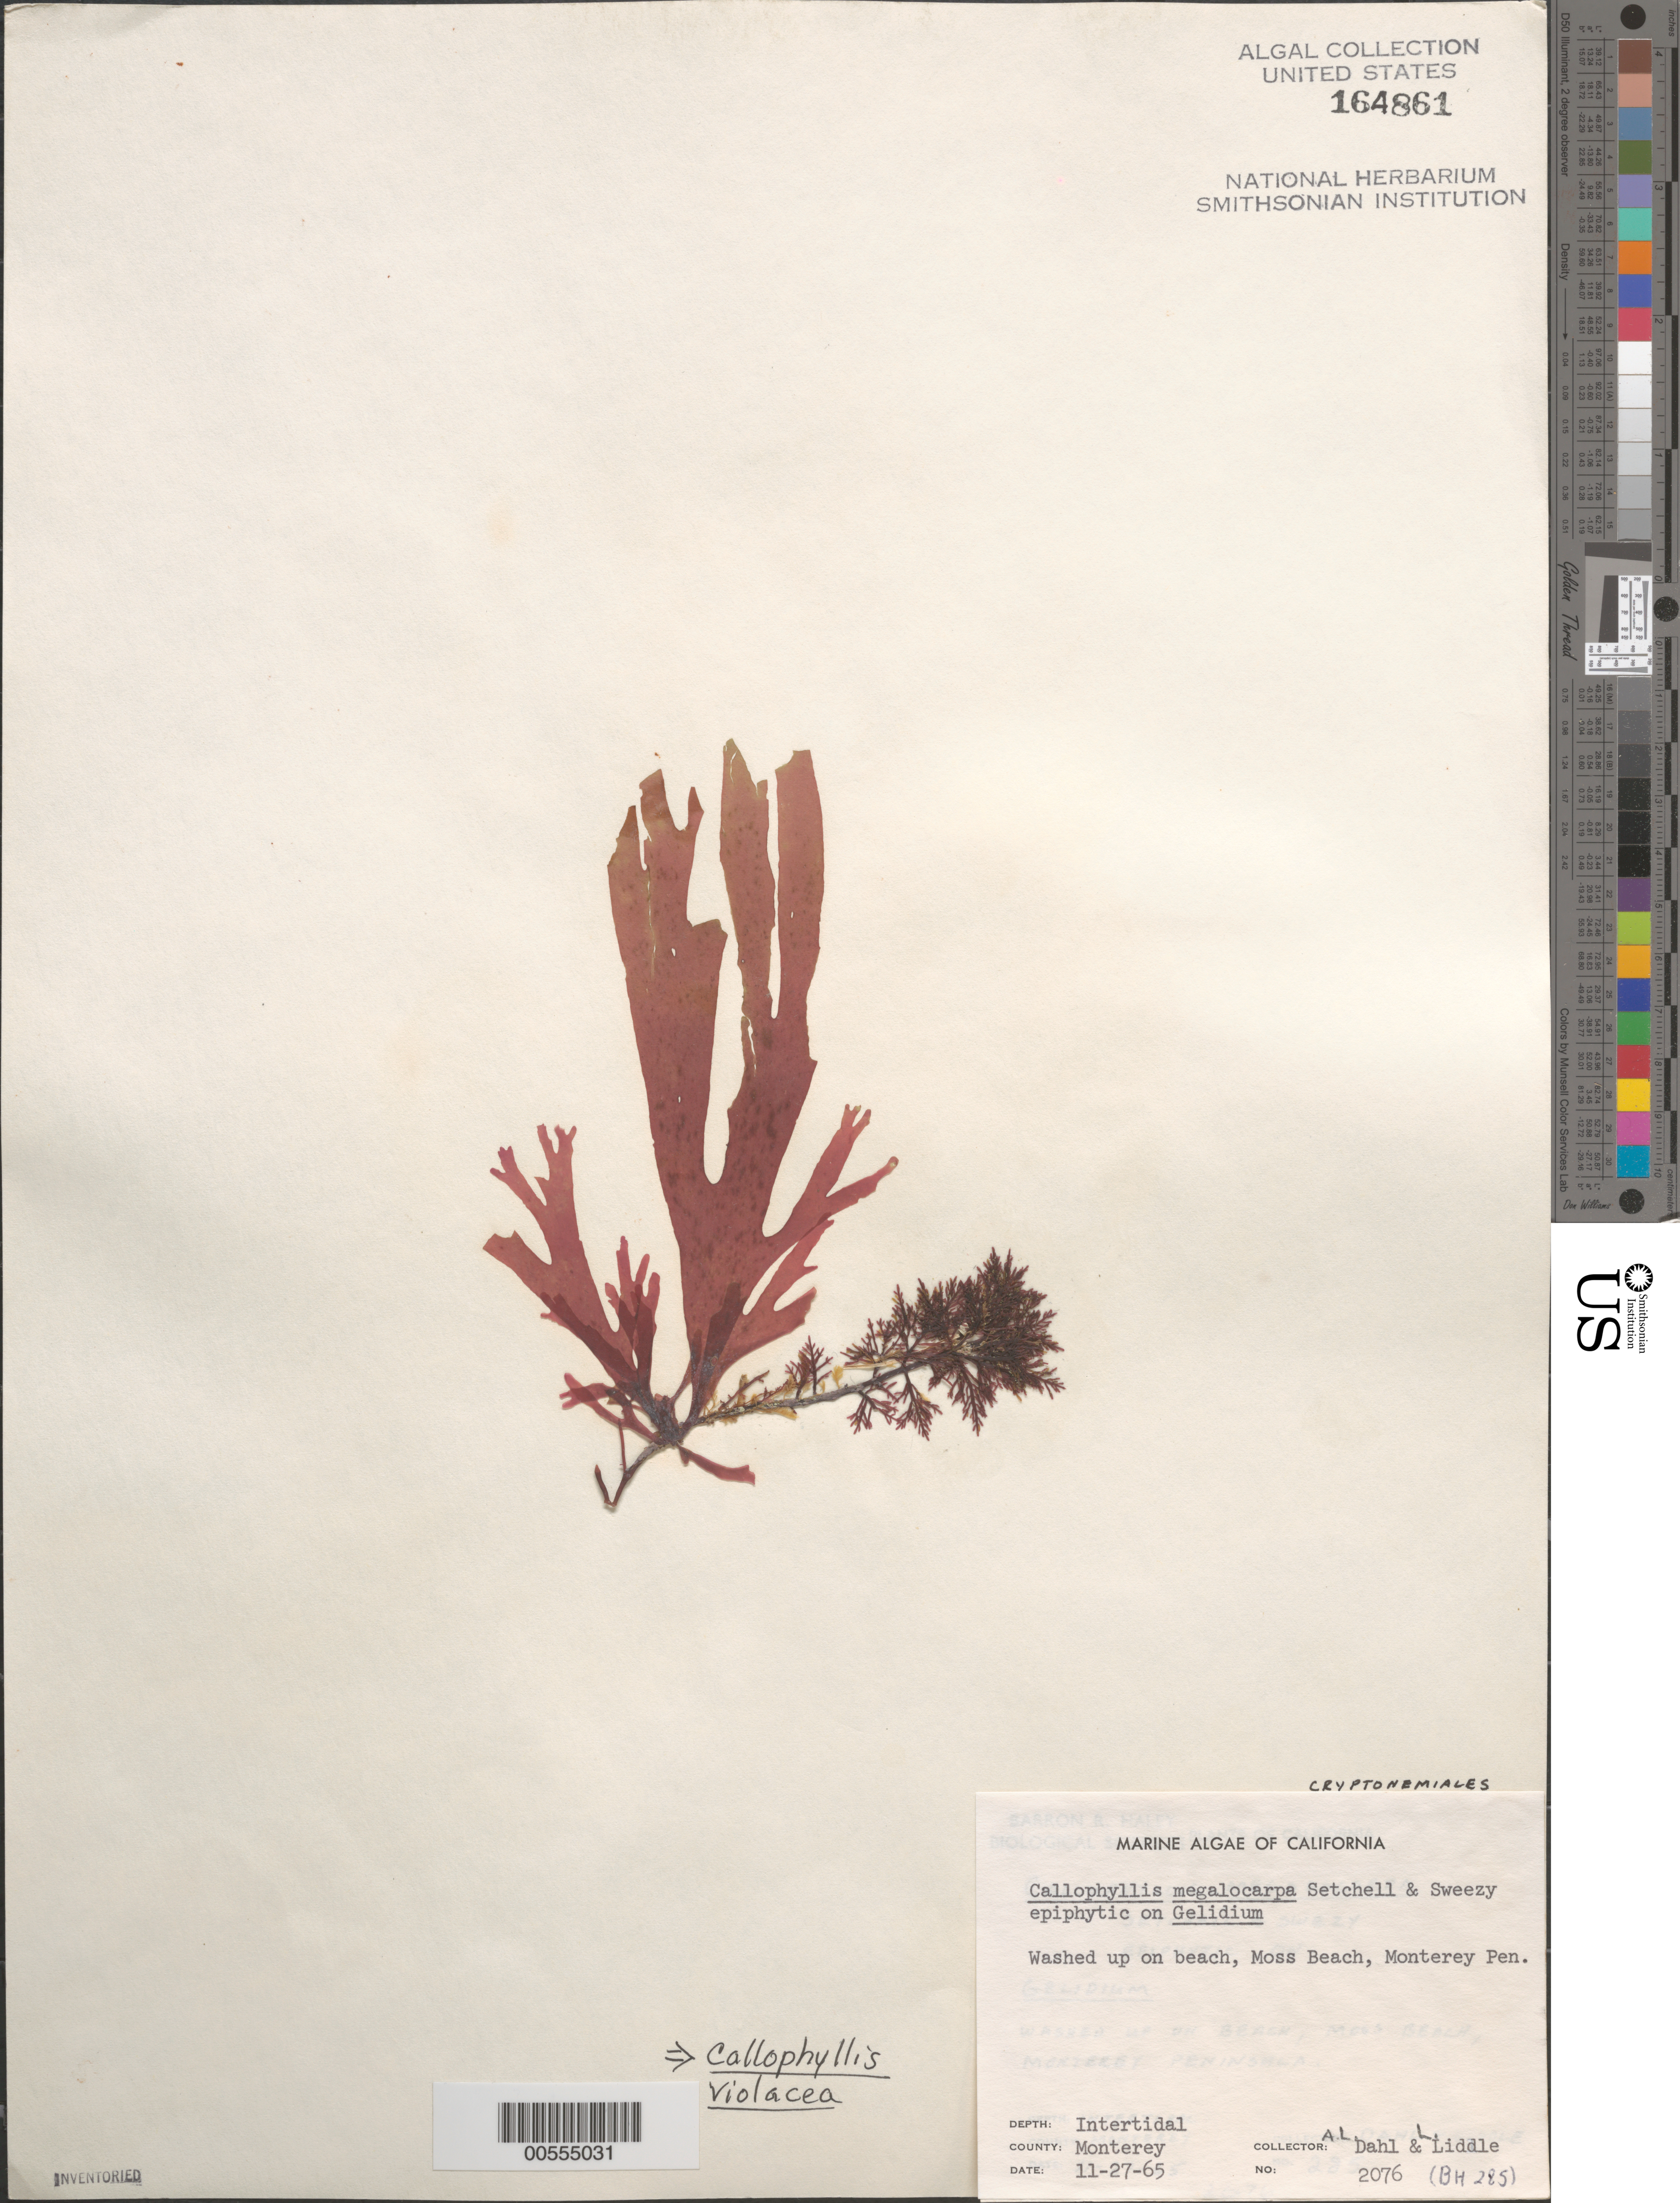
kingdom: Plantae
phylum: Rhodophyta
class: Florideophyceae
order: Gigartinales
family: Kallymeniaceae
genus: Callophyllis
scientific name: Callophyllis violacea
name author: J. Agardh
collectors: A. Dahl & L. Liddle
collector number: Neushul 2076 & BH 285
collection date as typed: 27 Nov 1965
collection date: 1965-11-27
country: United States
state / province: California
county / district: Monterey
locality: Moss Beach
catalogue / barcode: US 164861